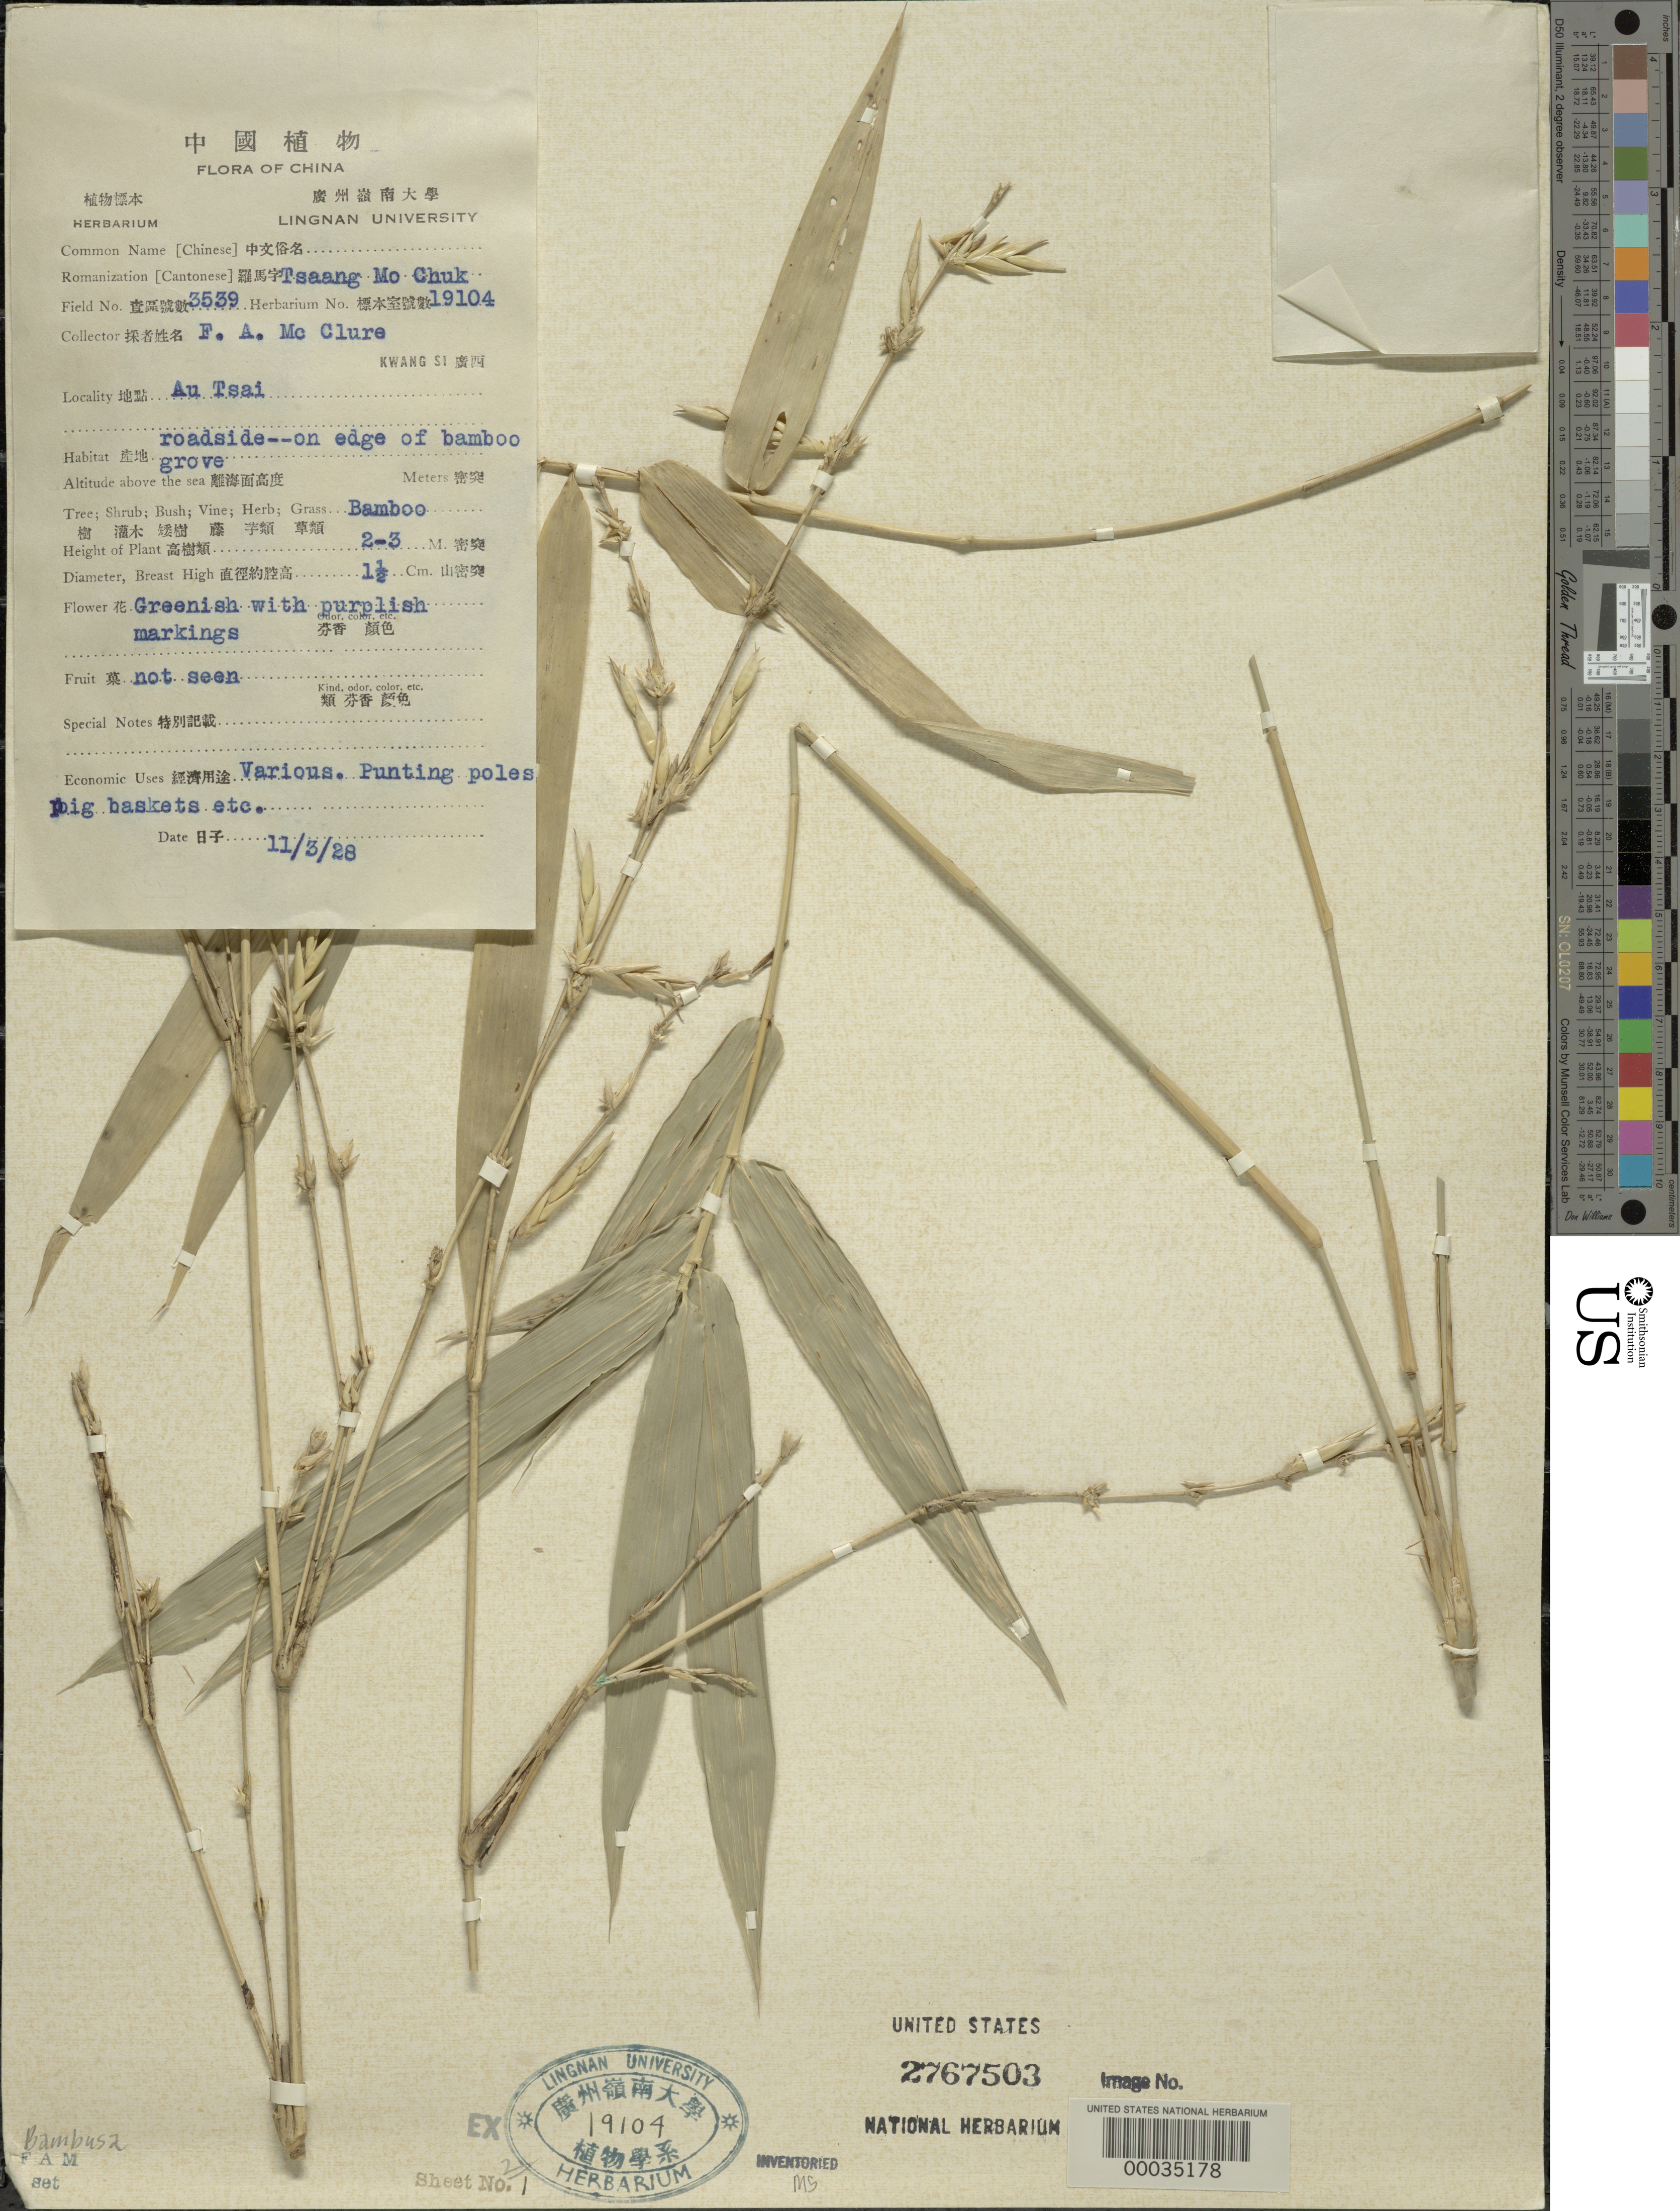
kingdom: Plantae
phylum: Tracheophyta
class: Liliopsida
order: Poales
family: Poaceae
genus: Bambusa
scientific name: Bambusa sp.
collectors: F. A. McClure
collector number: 3539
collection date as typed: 03 Nov 1928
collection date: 1928-11-03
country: China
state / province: Jiangxi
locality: Au tsai, kwang si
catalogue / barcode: US 2767503